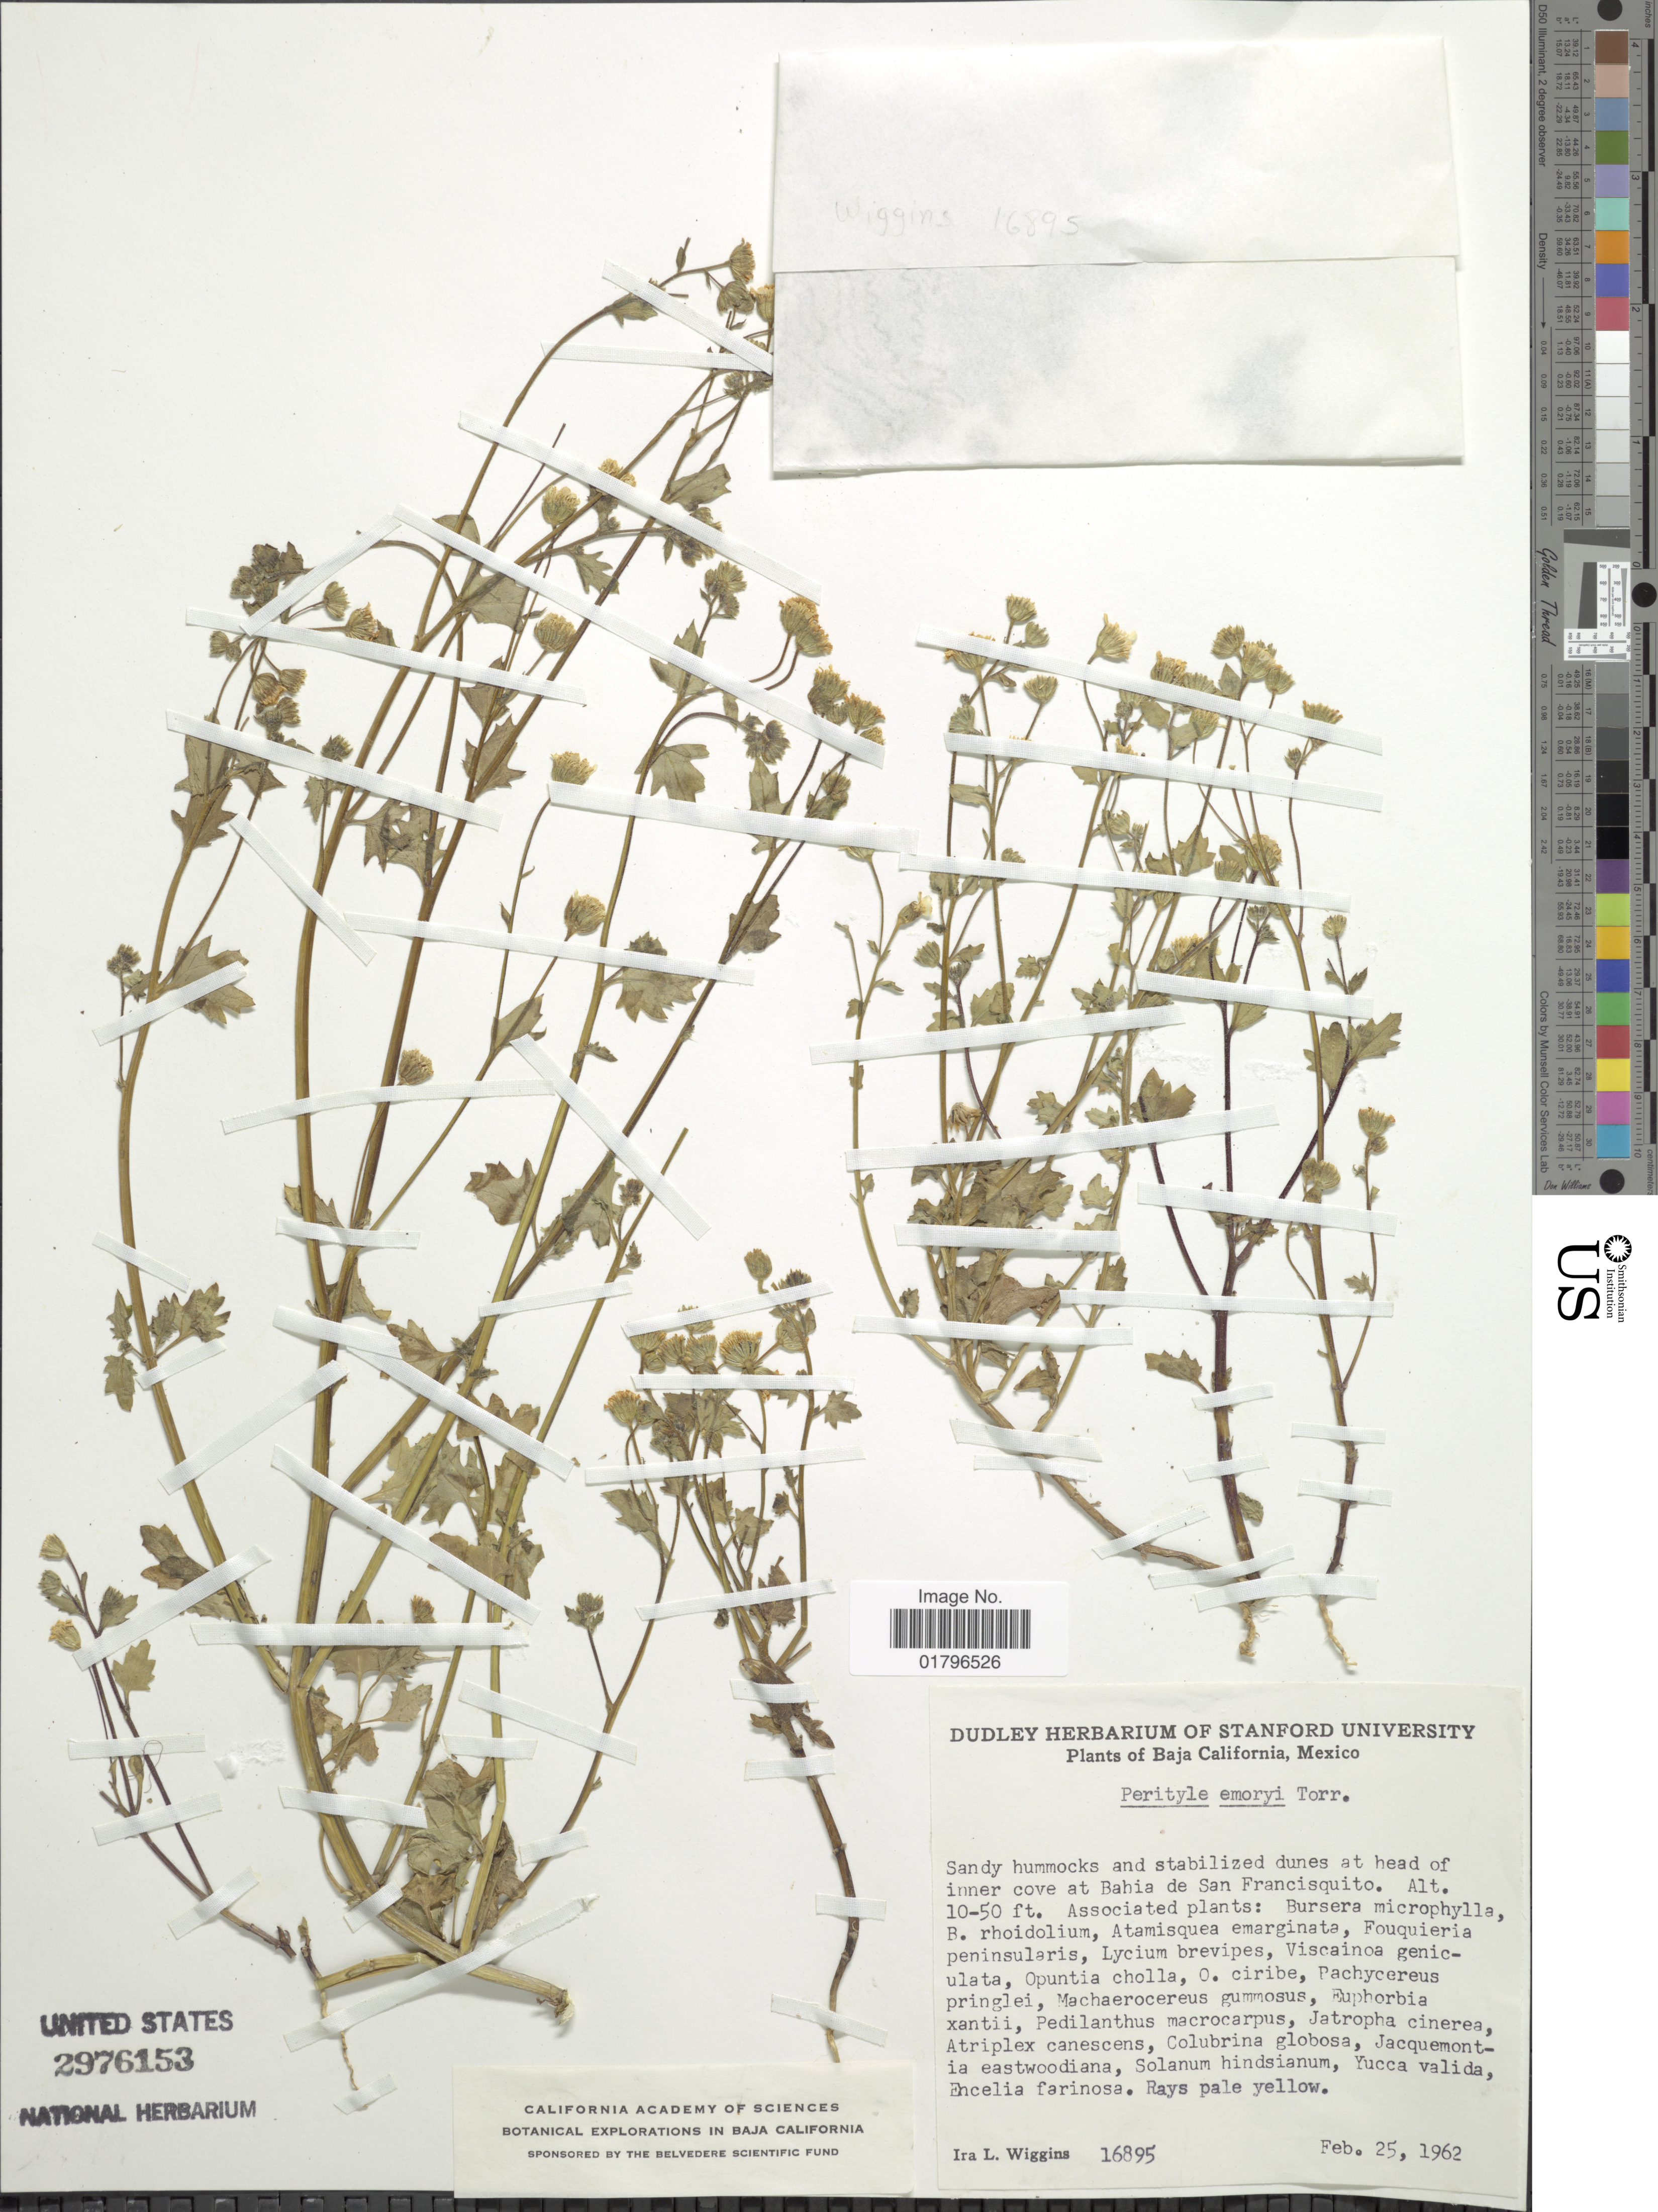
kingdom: Plantae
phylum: Tracheophyta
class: Magnoliopsida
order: Asterales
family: Asteraceae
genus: Perityle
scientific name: Perityle emoryi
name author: Torr.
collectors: I. L. Wiggins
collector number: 16895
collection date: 1962-02-25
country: Mexico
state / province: Baja California Sur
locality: At head of inner cove at Bahia de San Francisquito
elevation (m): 3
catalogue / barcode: US 2976153